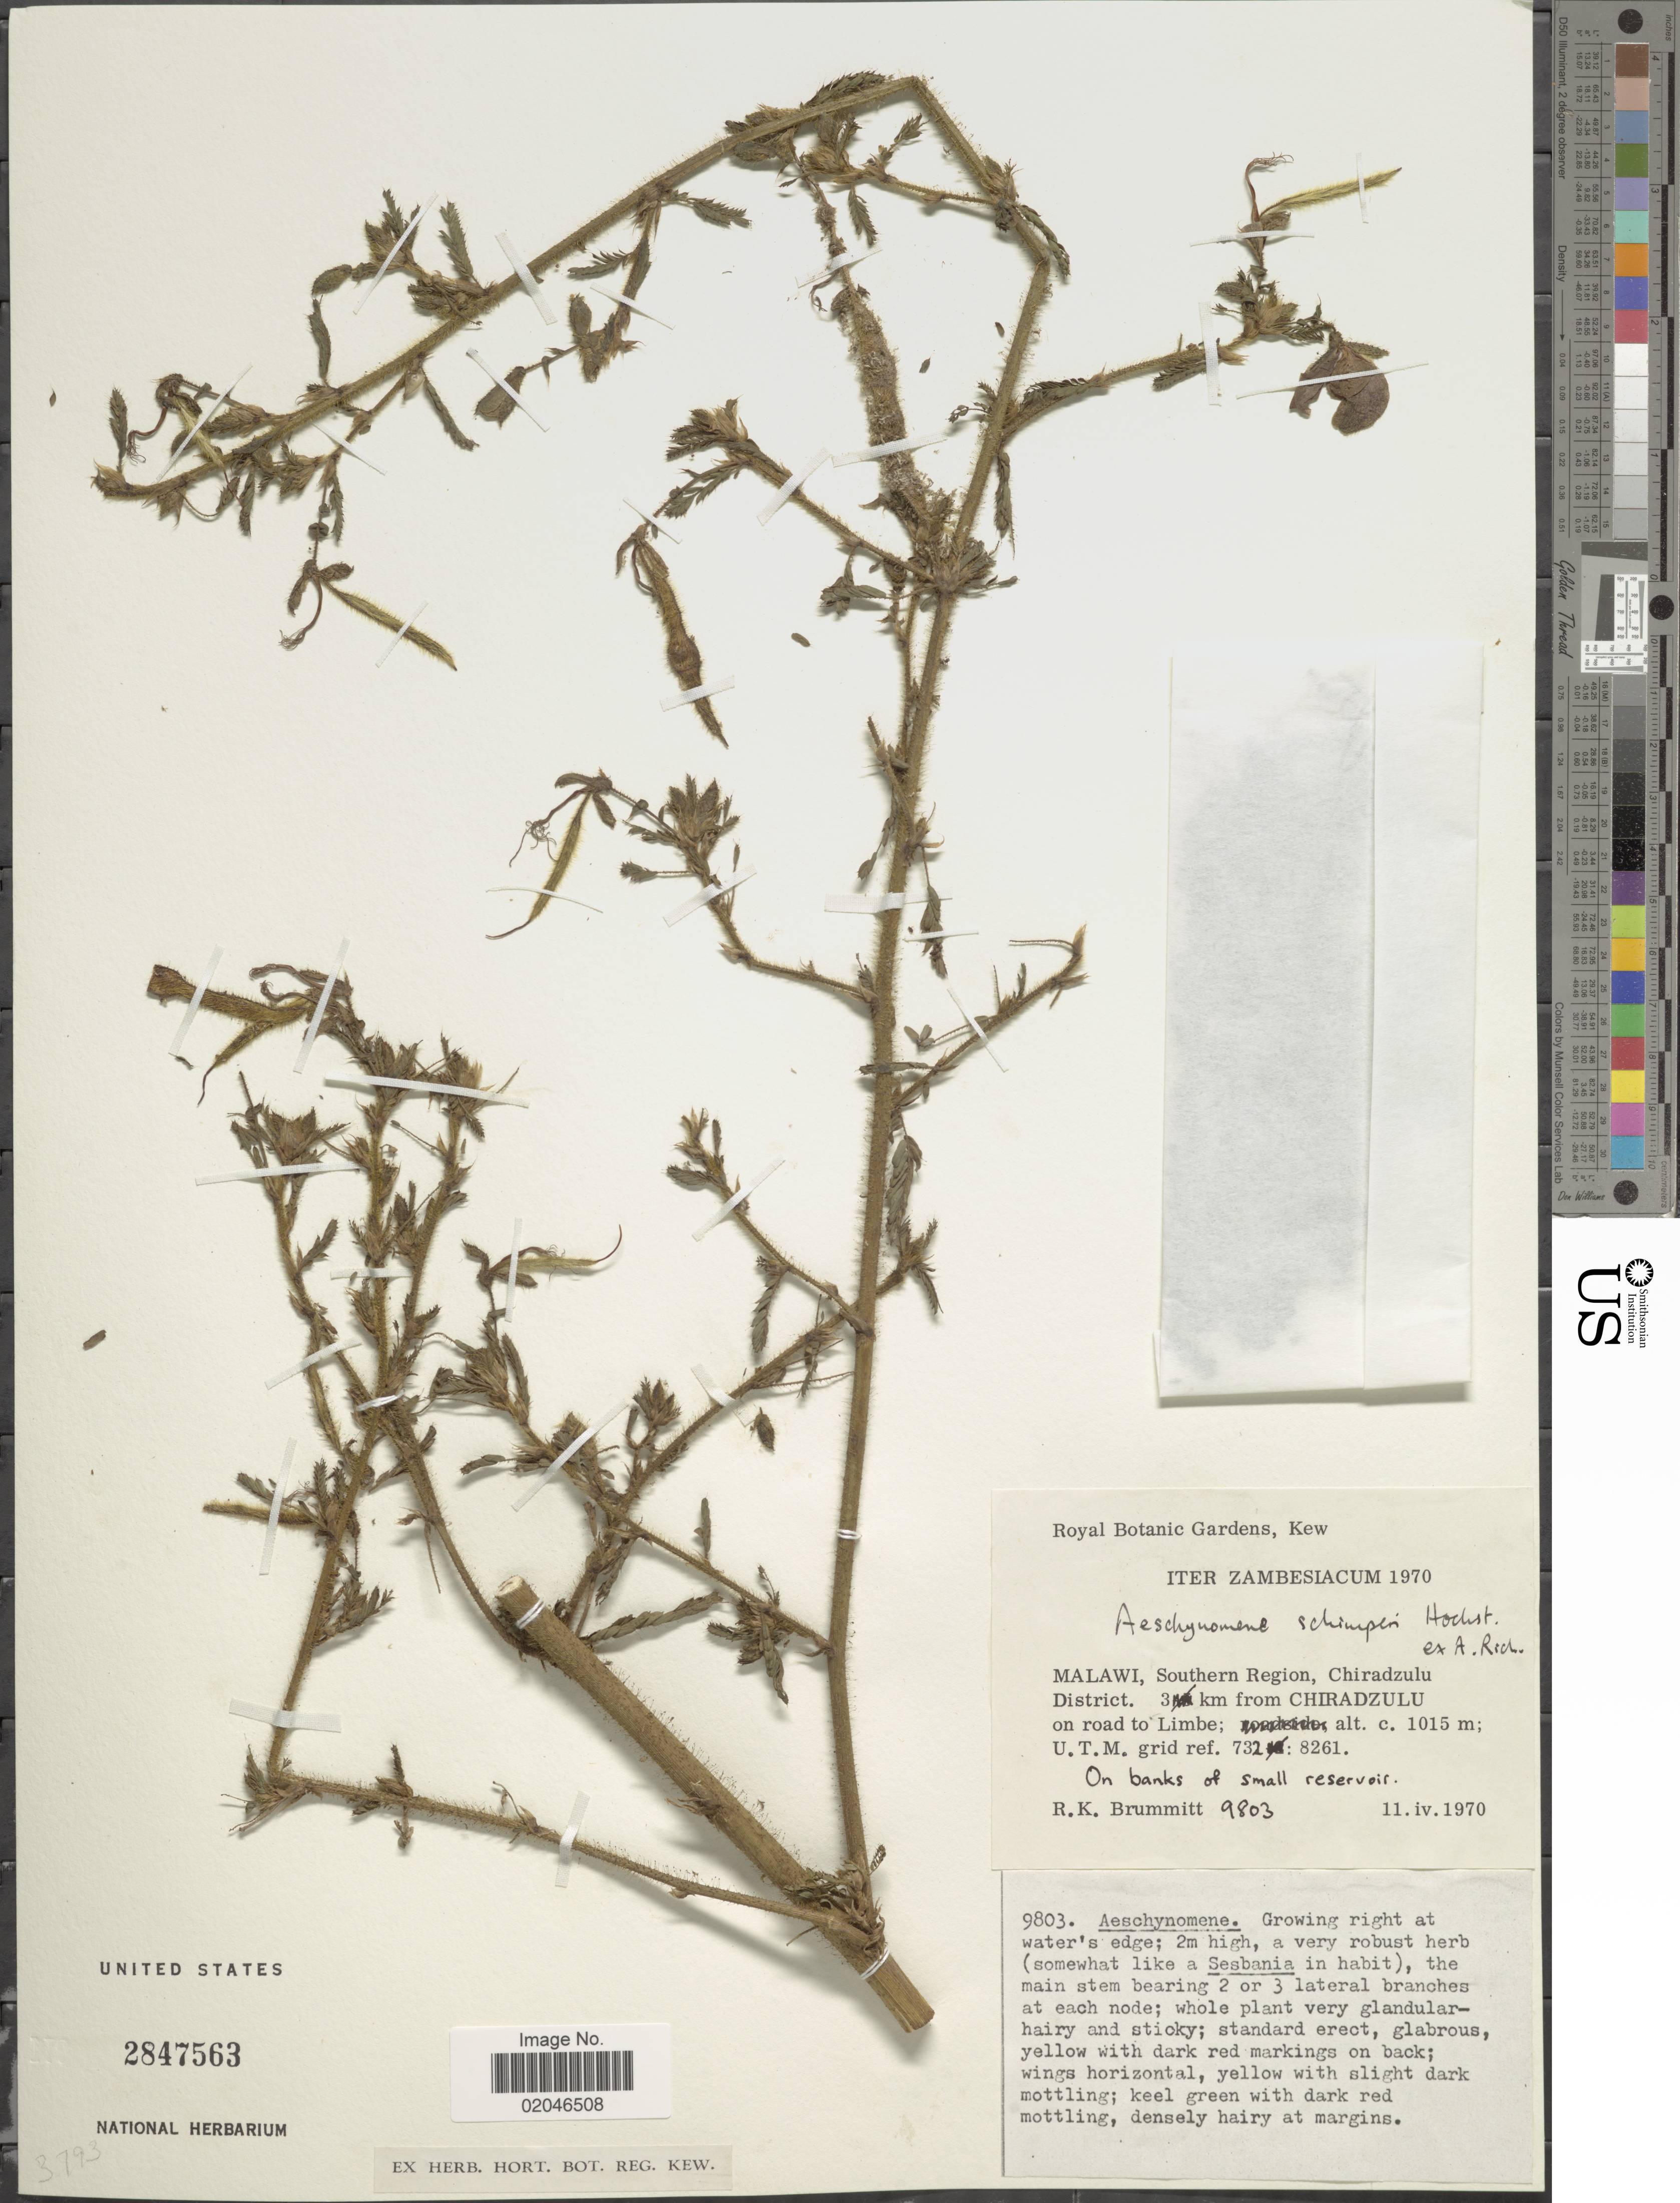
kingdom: Plantae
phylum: Tracheophyta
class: Magnoliopsida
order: Fabales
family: Fabaceae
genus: Aeschynomene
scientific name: Aeschynomene schimperi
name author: Hochst. ex A. Rich.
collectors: R. K. Brummitt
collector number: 9803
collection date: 1970-04-11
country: Malawi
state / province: Southern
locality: Southern Region, Chiradzuu District. 3 km from Chiradzulu on road to Limbe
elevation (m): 1015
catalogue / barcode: US 2847563